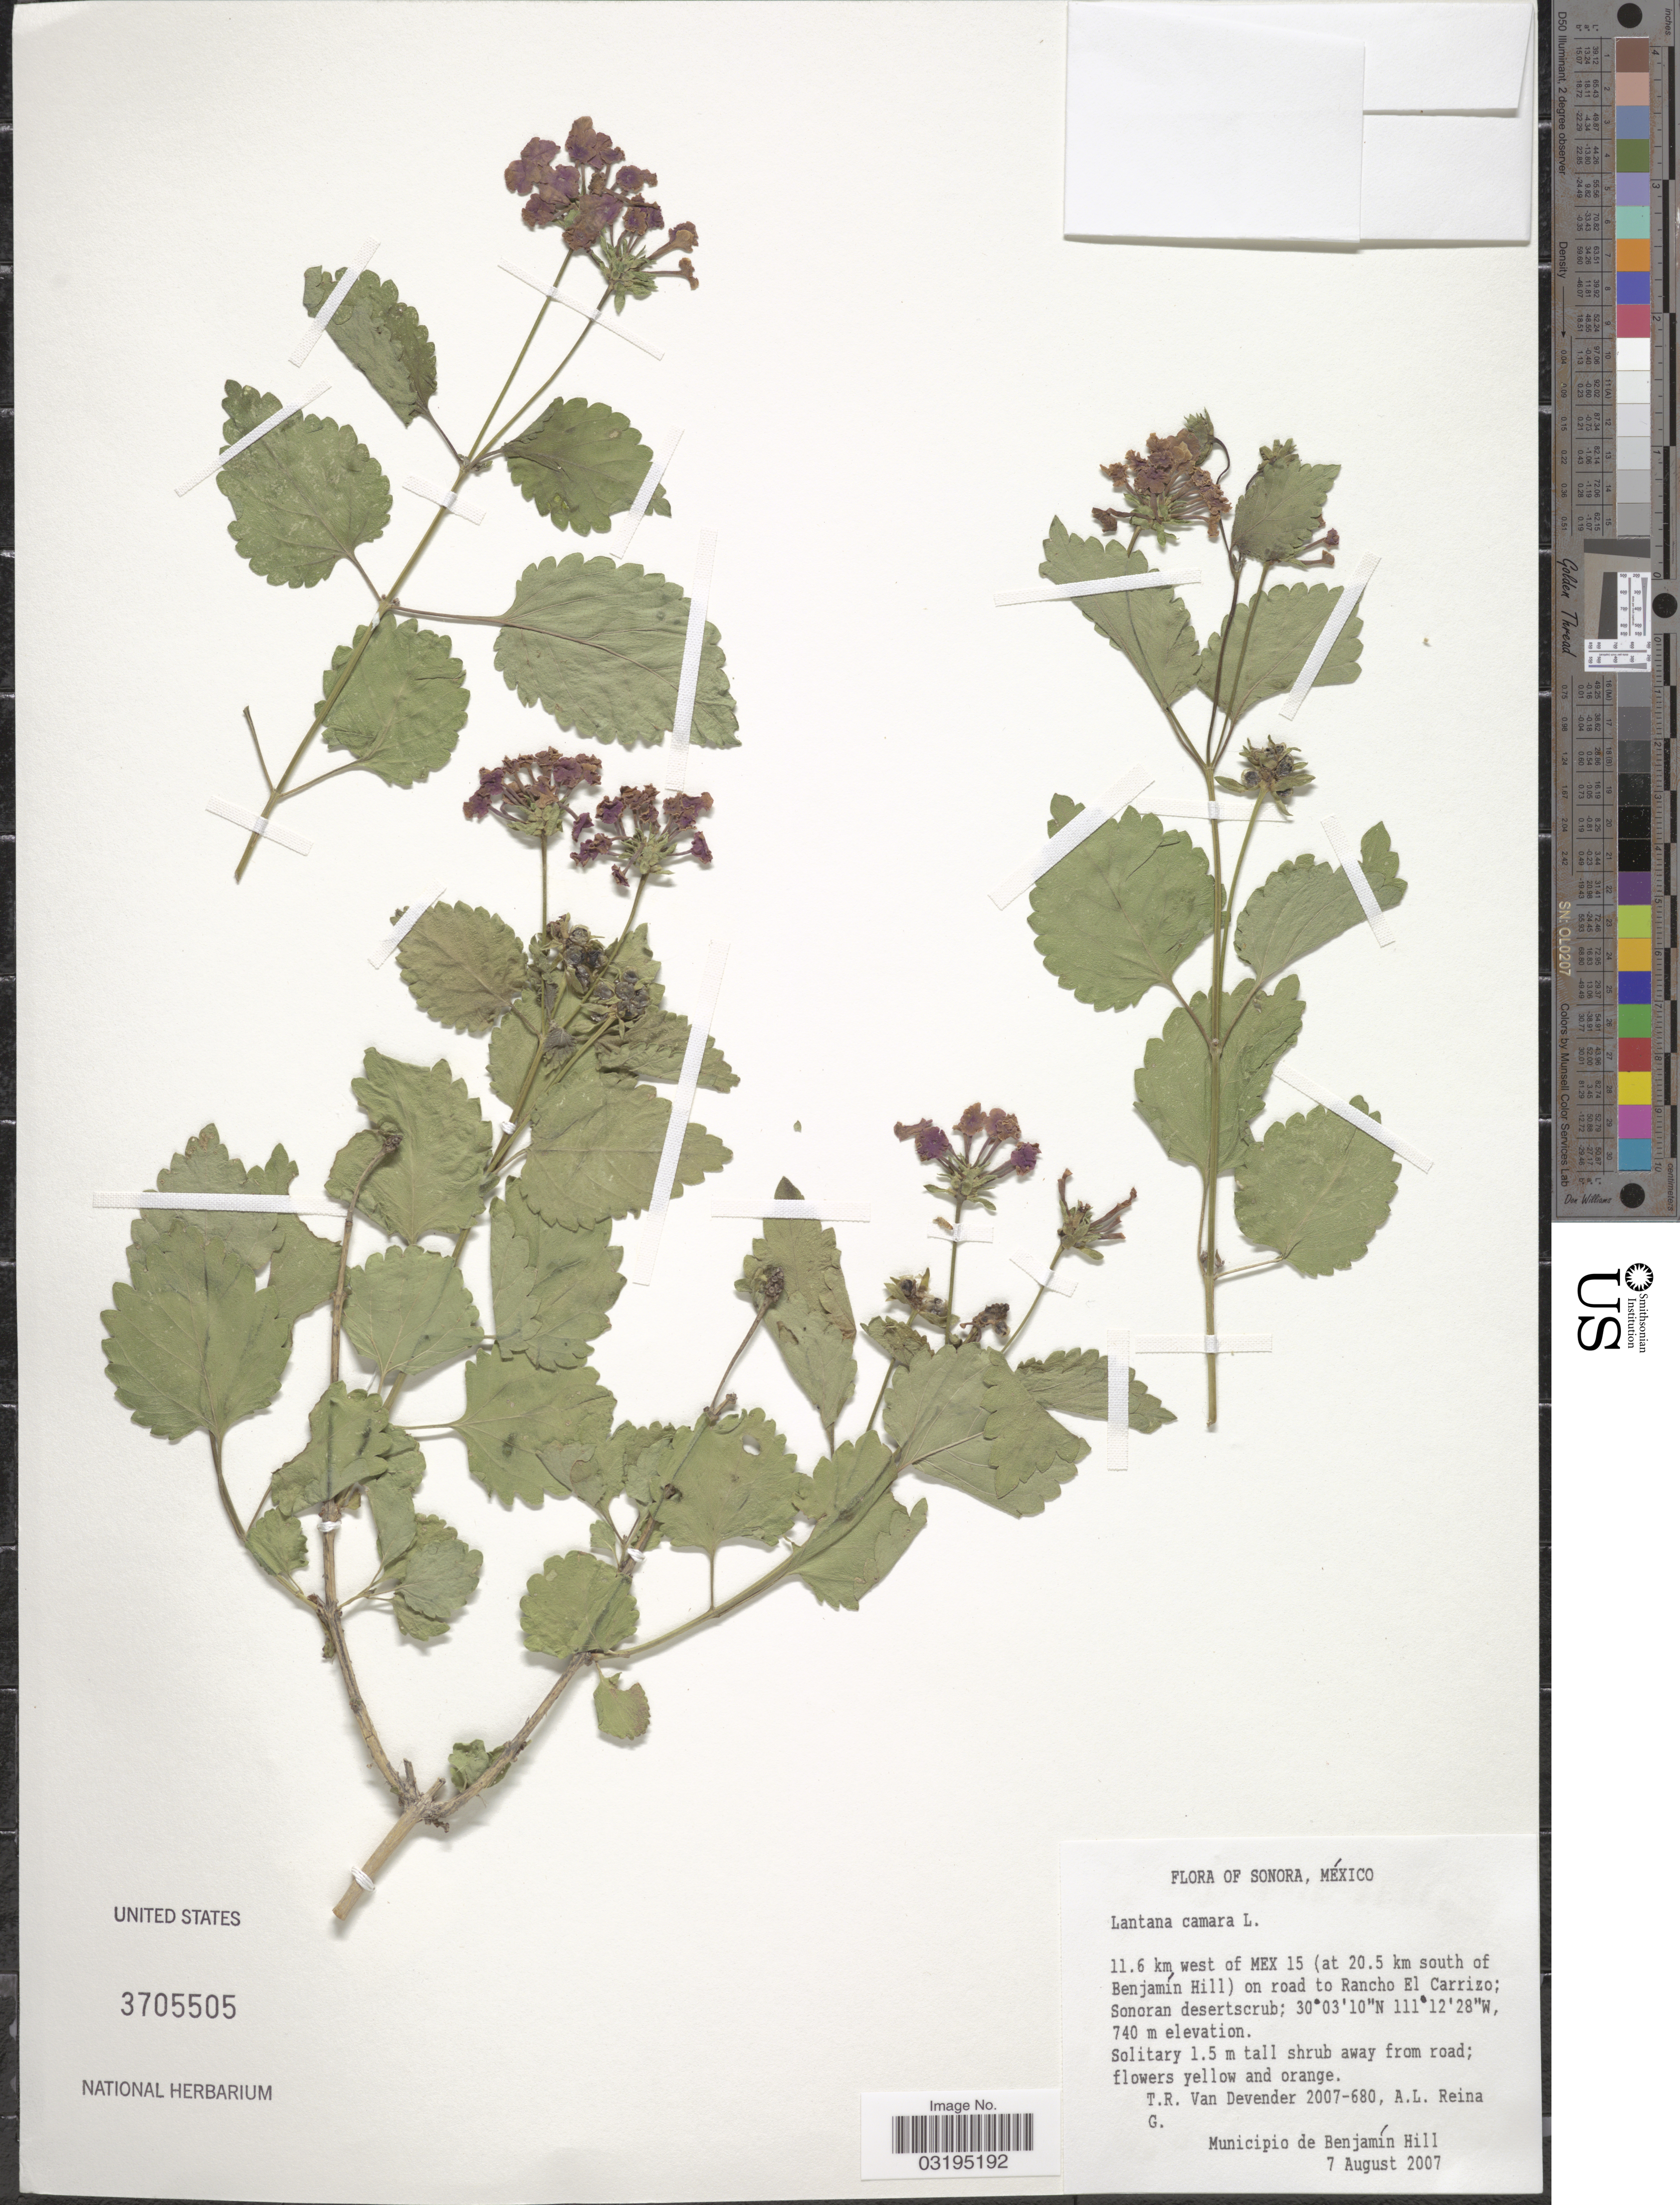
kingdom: Plantae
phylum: Tracheophyta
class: Magnoliopsida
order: Lamiales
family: Verbenaceae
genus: Lantana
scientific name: Lantana camara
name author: L.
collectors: T. R. Van Devender & A. L. Reina G.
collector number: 2007-680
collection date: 2007-08-07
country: Mexico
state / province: Sonora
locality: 11.6 km west of Mex 15 (at 20.5 km south of Benjamín Hill) on road to Rancho El Carrizo.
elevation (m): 740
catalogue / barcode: US 3705505